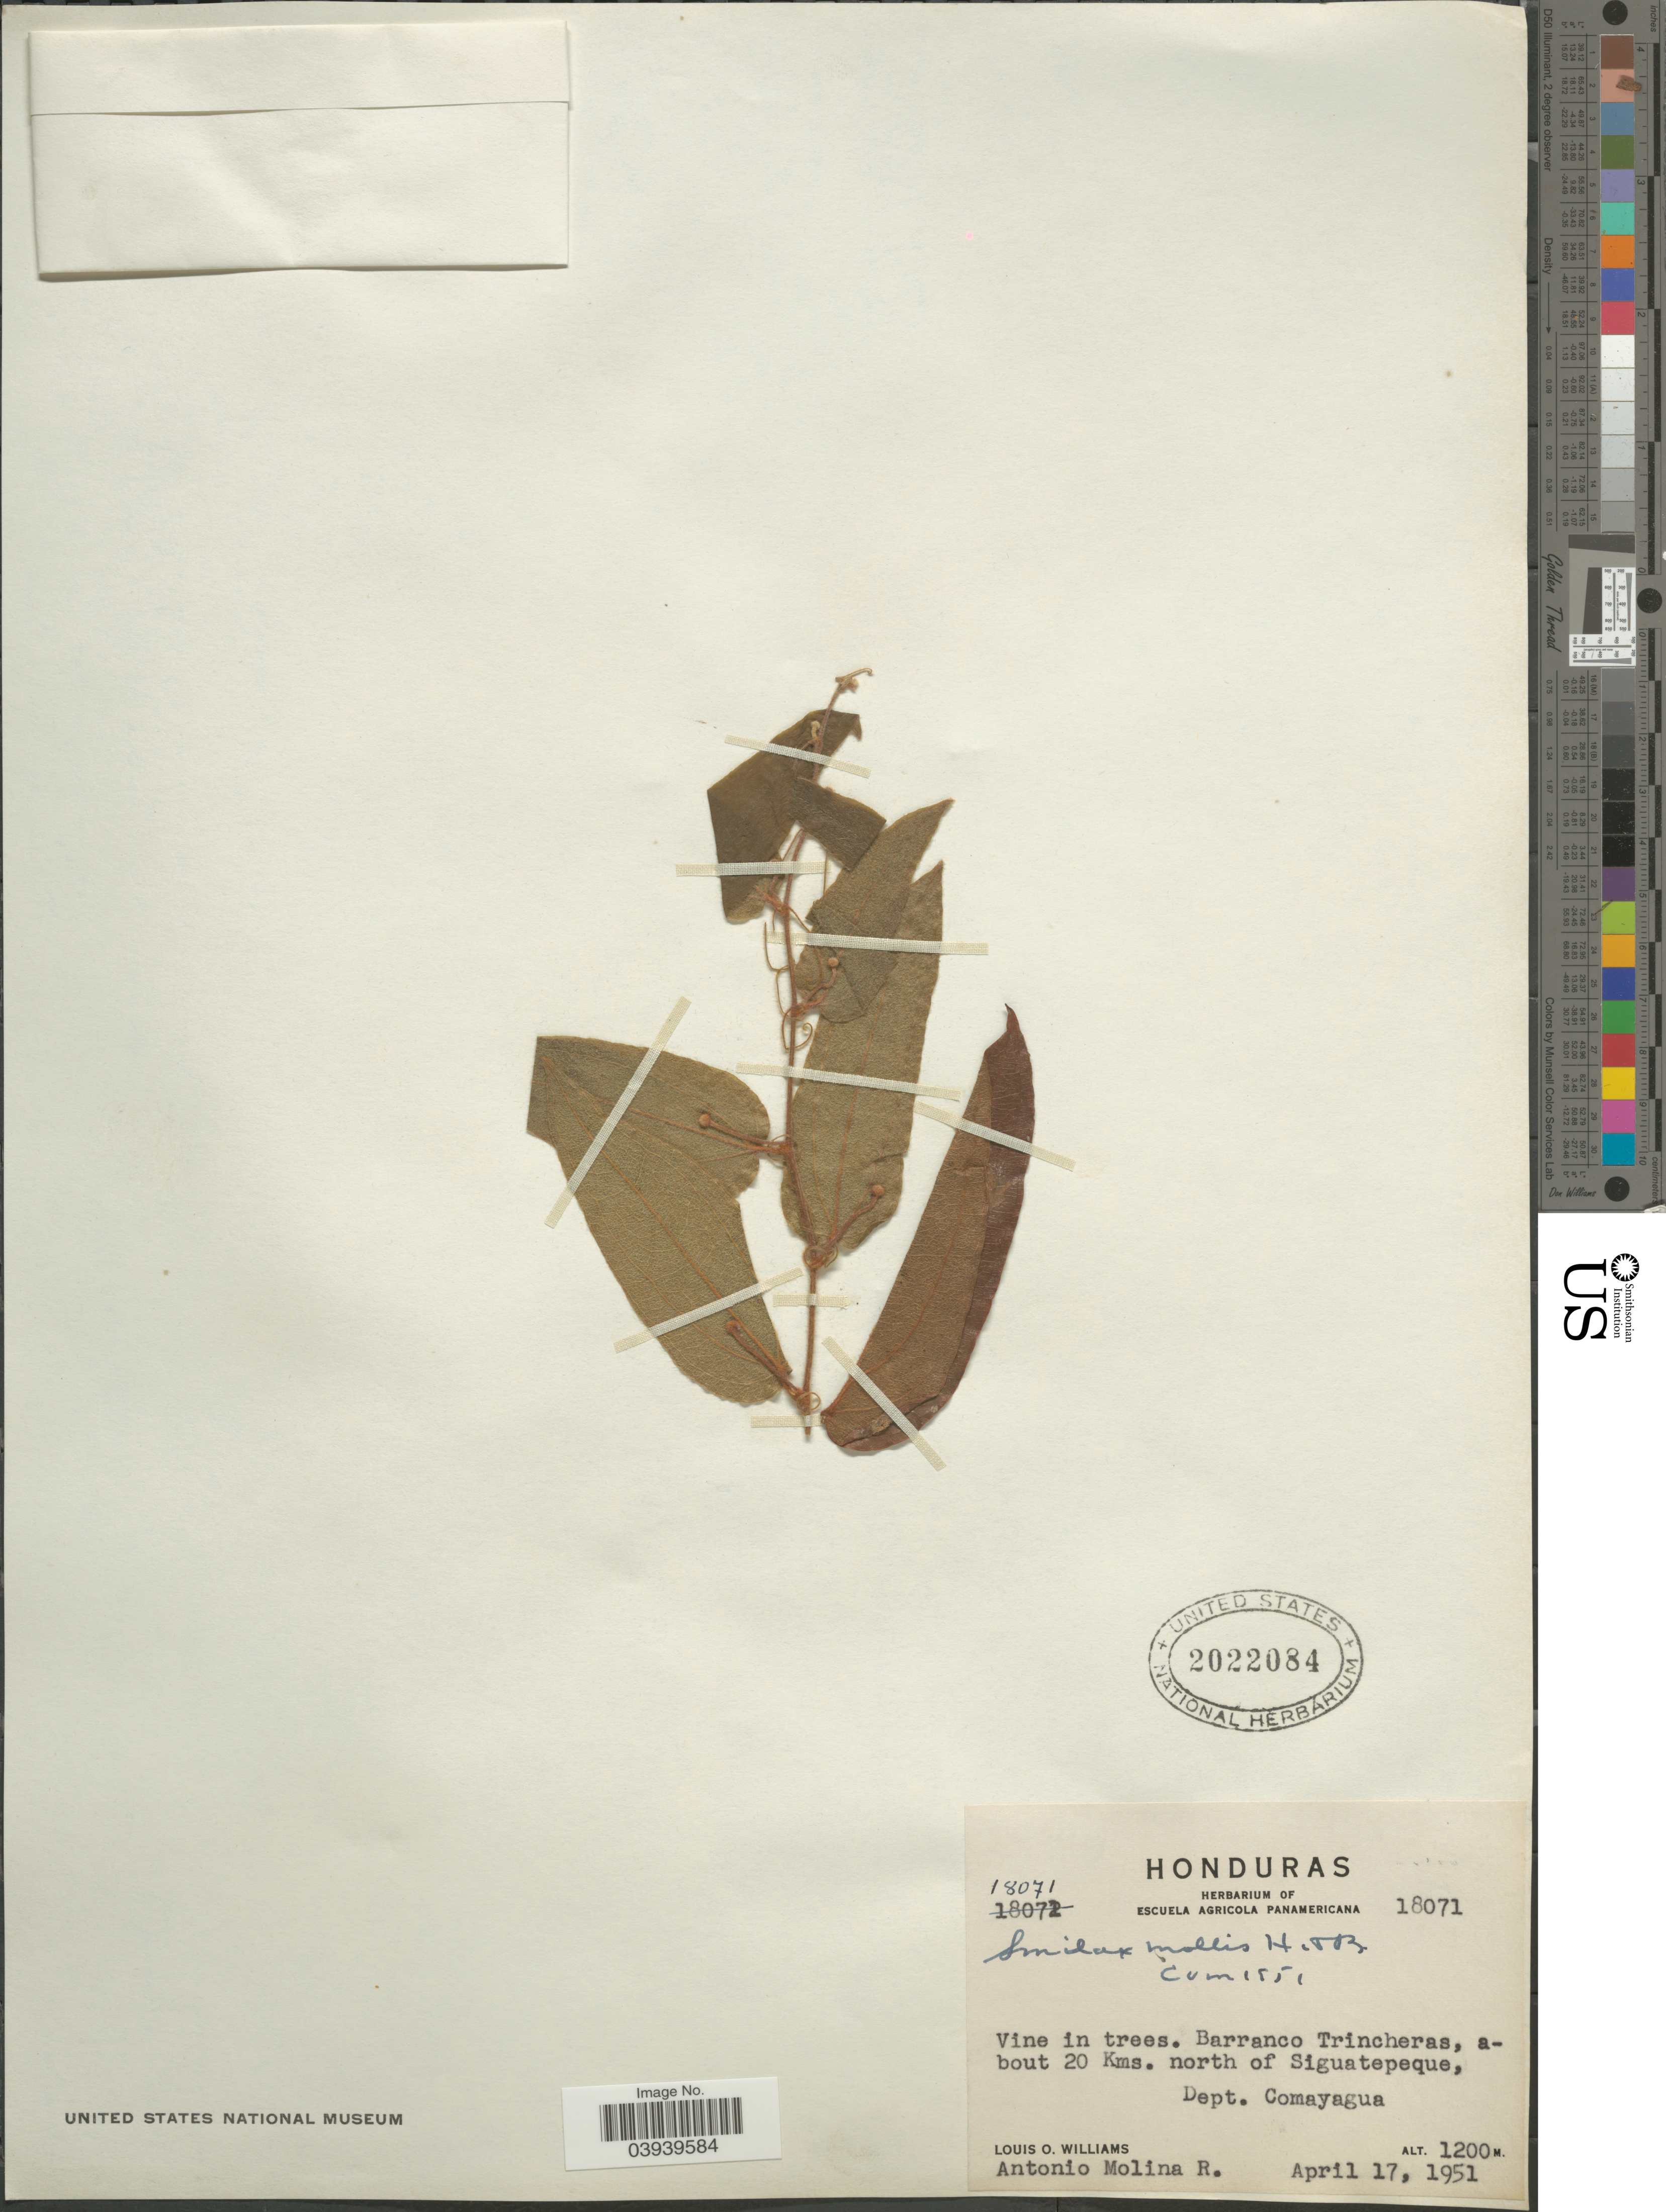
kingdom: Plantae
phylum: Tracheophyta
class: Liliopsida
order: Liliales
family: Smilacaceae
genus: Smilax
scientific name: Smilax mollis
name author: Humb. & Bonpl. ex Willd.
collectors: L. O. Williams & A. Molina R.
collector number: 18071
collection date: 1951-04-17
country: Honduras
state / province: Comayagua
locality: Barranco Trincheras, about 20 Kms. north of Siguatepeque, Dept. Comayagua.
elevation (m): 1200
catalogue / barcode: US 2022084